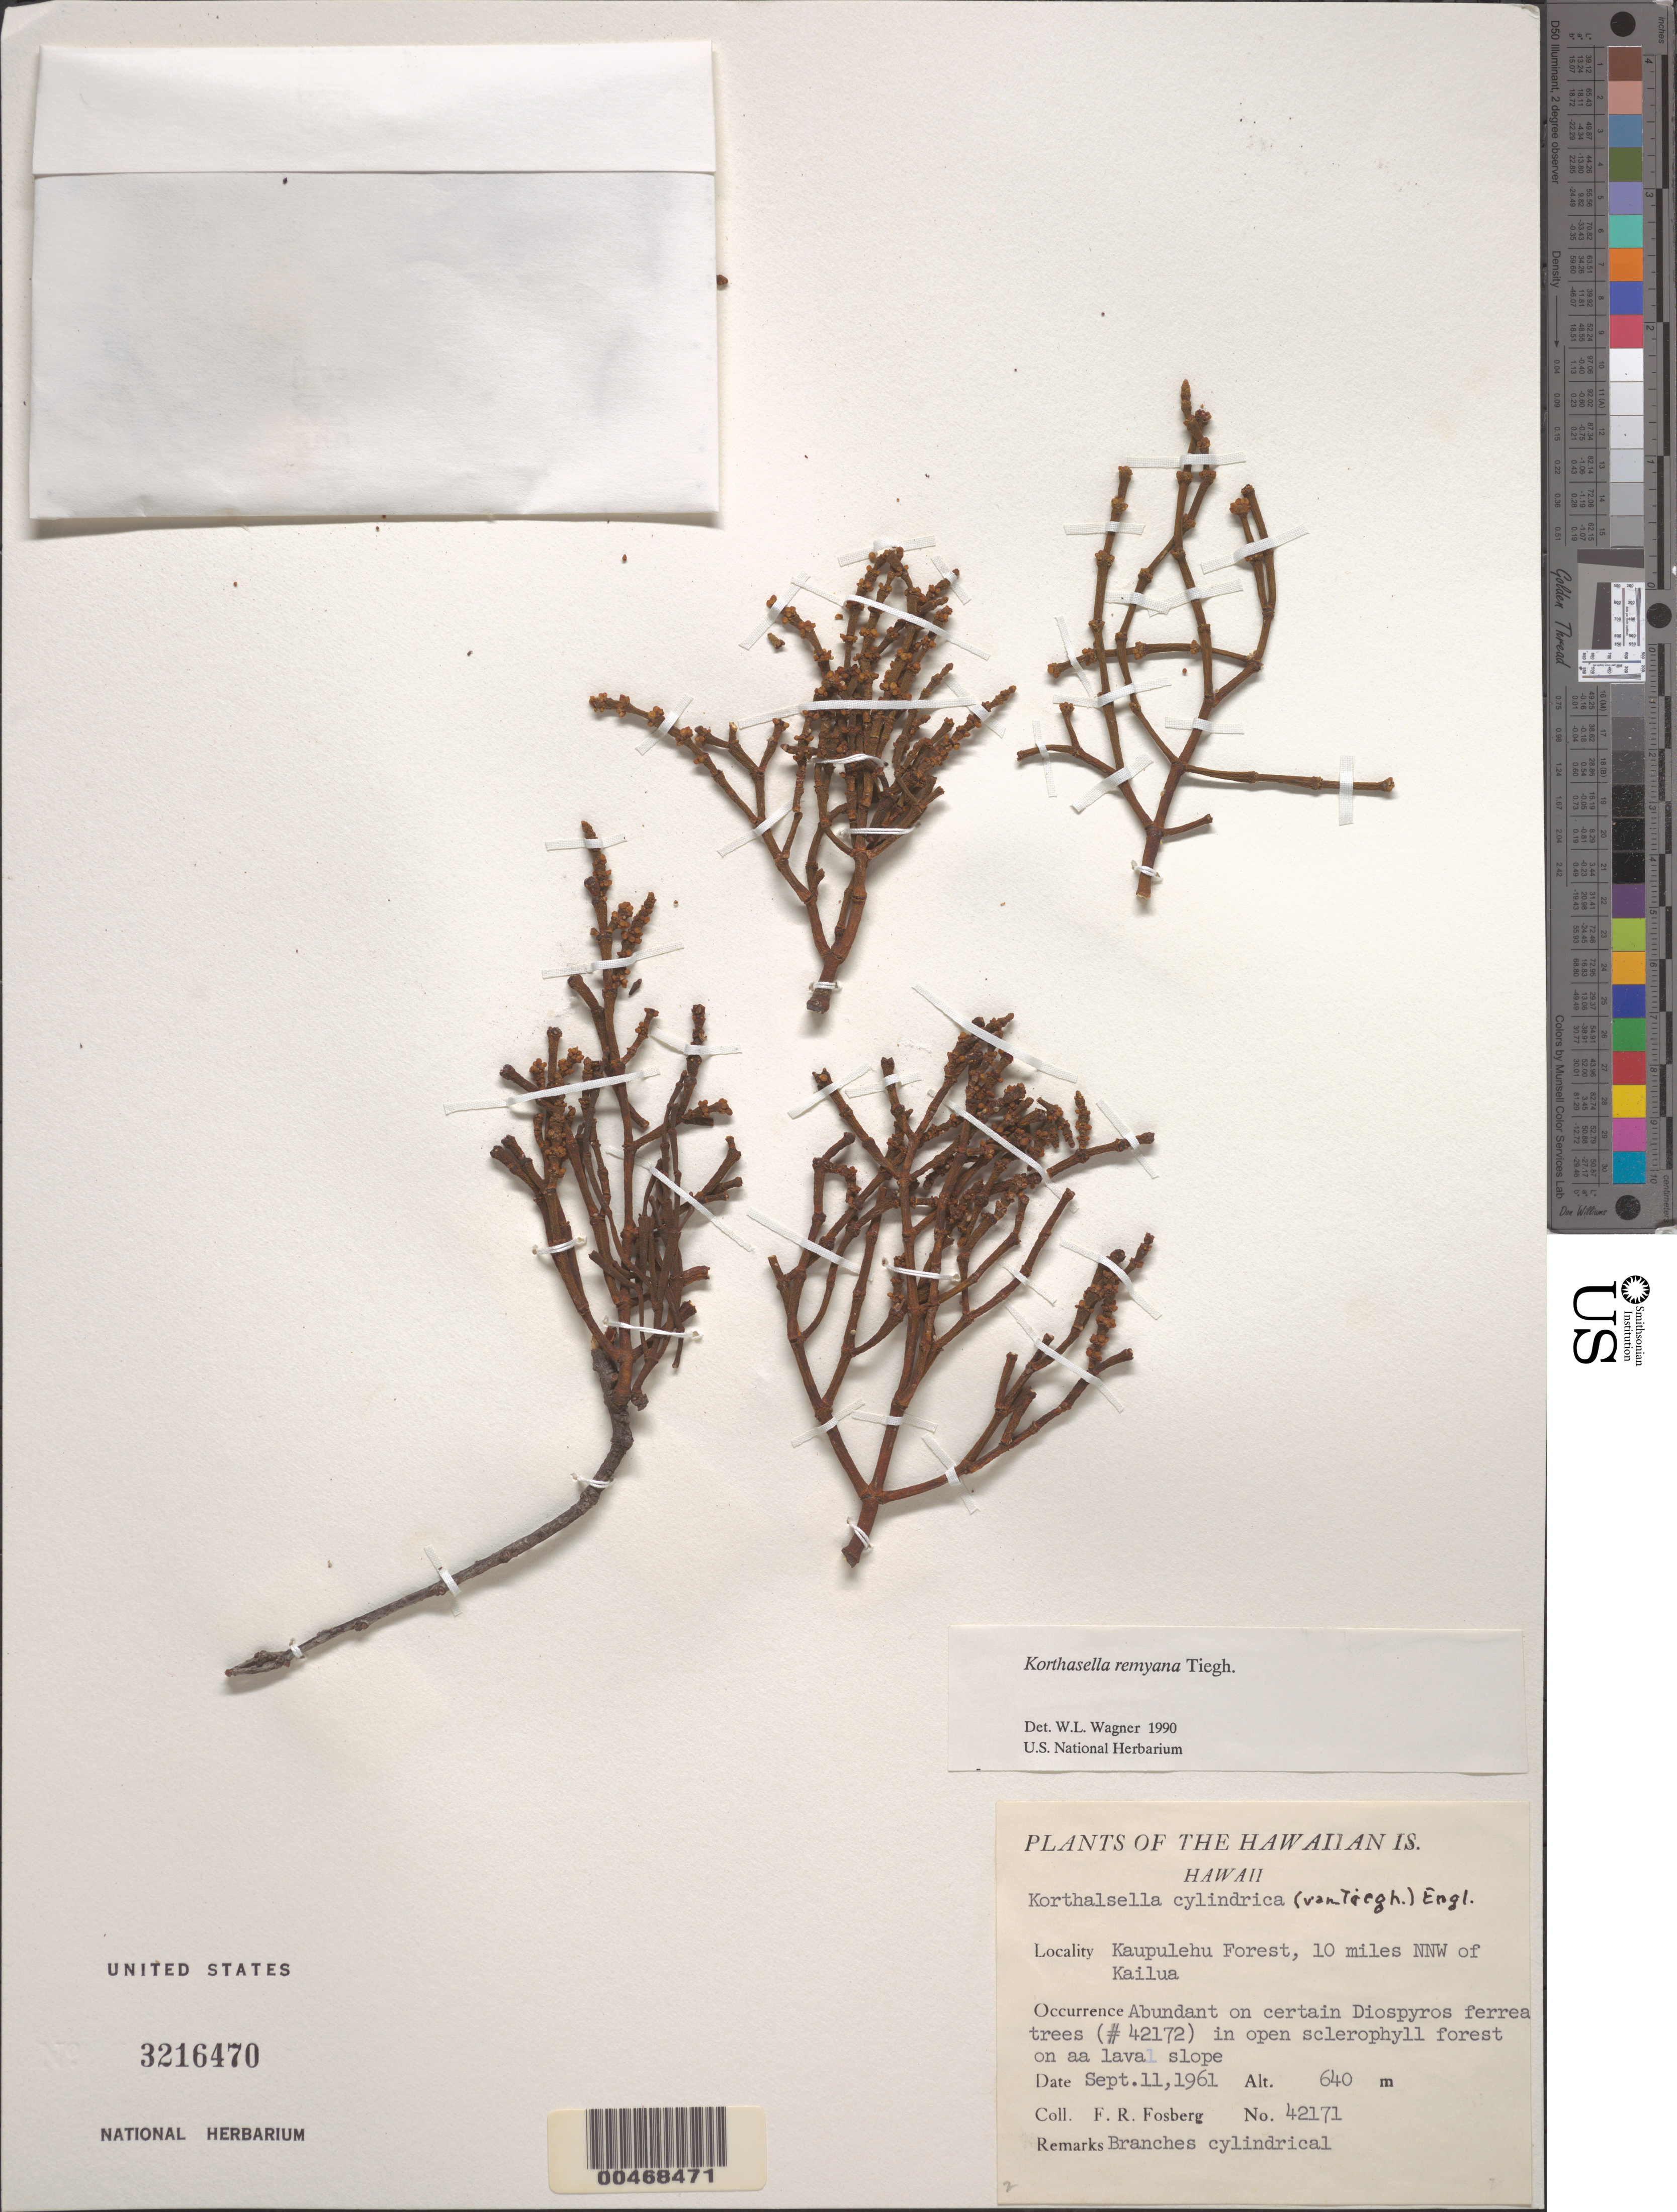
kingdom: Plantae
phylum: Tracheophyta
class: Magnoliopsida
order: Santalales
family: Viscaceae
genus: Korthalsella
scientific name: Korthalsella remyana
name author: Tiegh.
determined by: Wagner, W. L., (BOT), Smithsonian Institution - National Museum of Natural History (UNITED STATES)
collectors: F. R. Fosberg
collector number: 42171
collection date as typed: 11 Sep 1961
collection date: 1961-09-11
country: United States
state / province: Hawaii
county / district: Hawaii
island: Hawaii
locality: Kaupulehu Forest, 10 mi NNW of Kailua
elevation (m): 640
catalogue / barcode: US 3216470